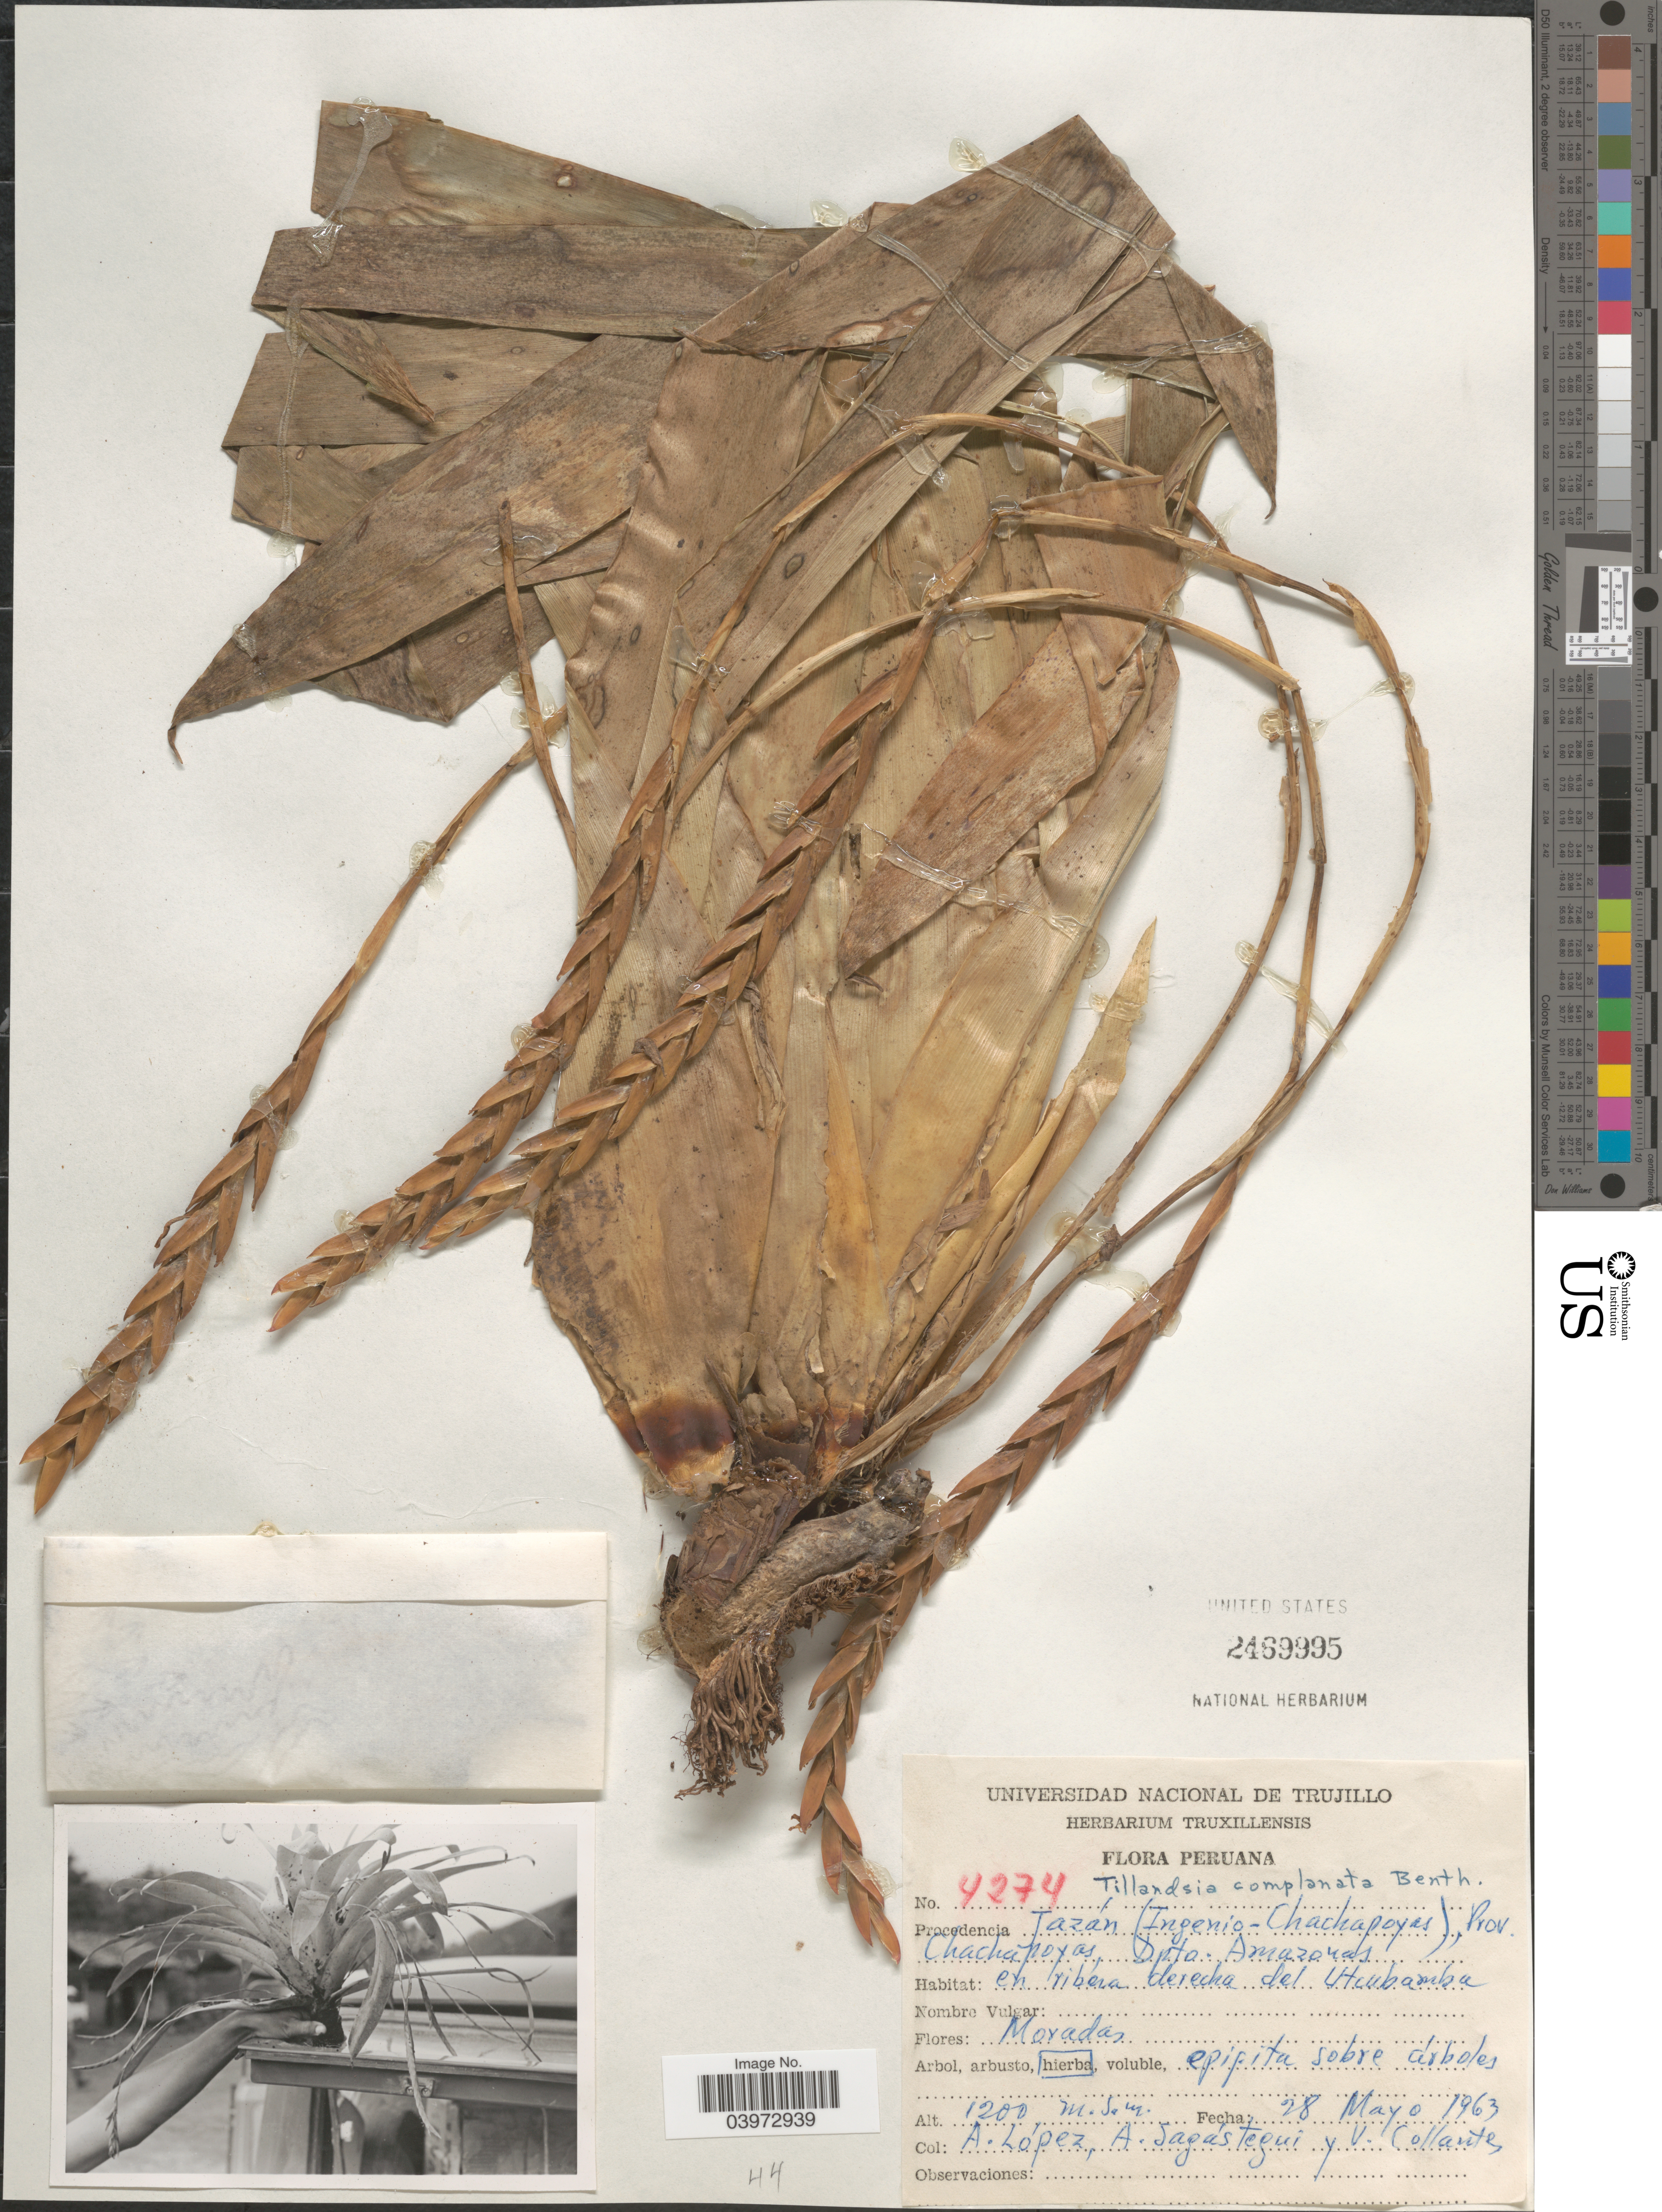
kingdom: Plantae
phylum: Tracheophyta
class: Liliopsida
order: Poales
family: Bromeliaceae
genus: Tillandsia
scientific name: Tillandsia complanata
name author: Benth.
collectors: A. López, A. Sagastegui & V. Collantes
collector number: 4274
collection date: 1963-05-28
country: Peru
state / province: Amazonas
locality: Procedencia Jazán (Ingenio - Chachapoyas), Prov Chachapoyas, Dpto. Amazonas. En ribera derecha del Utcubamba.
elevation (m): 1200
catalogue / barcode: US 2469995